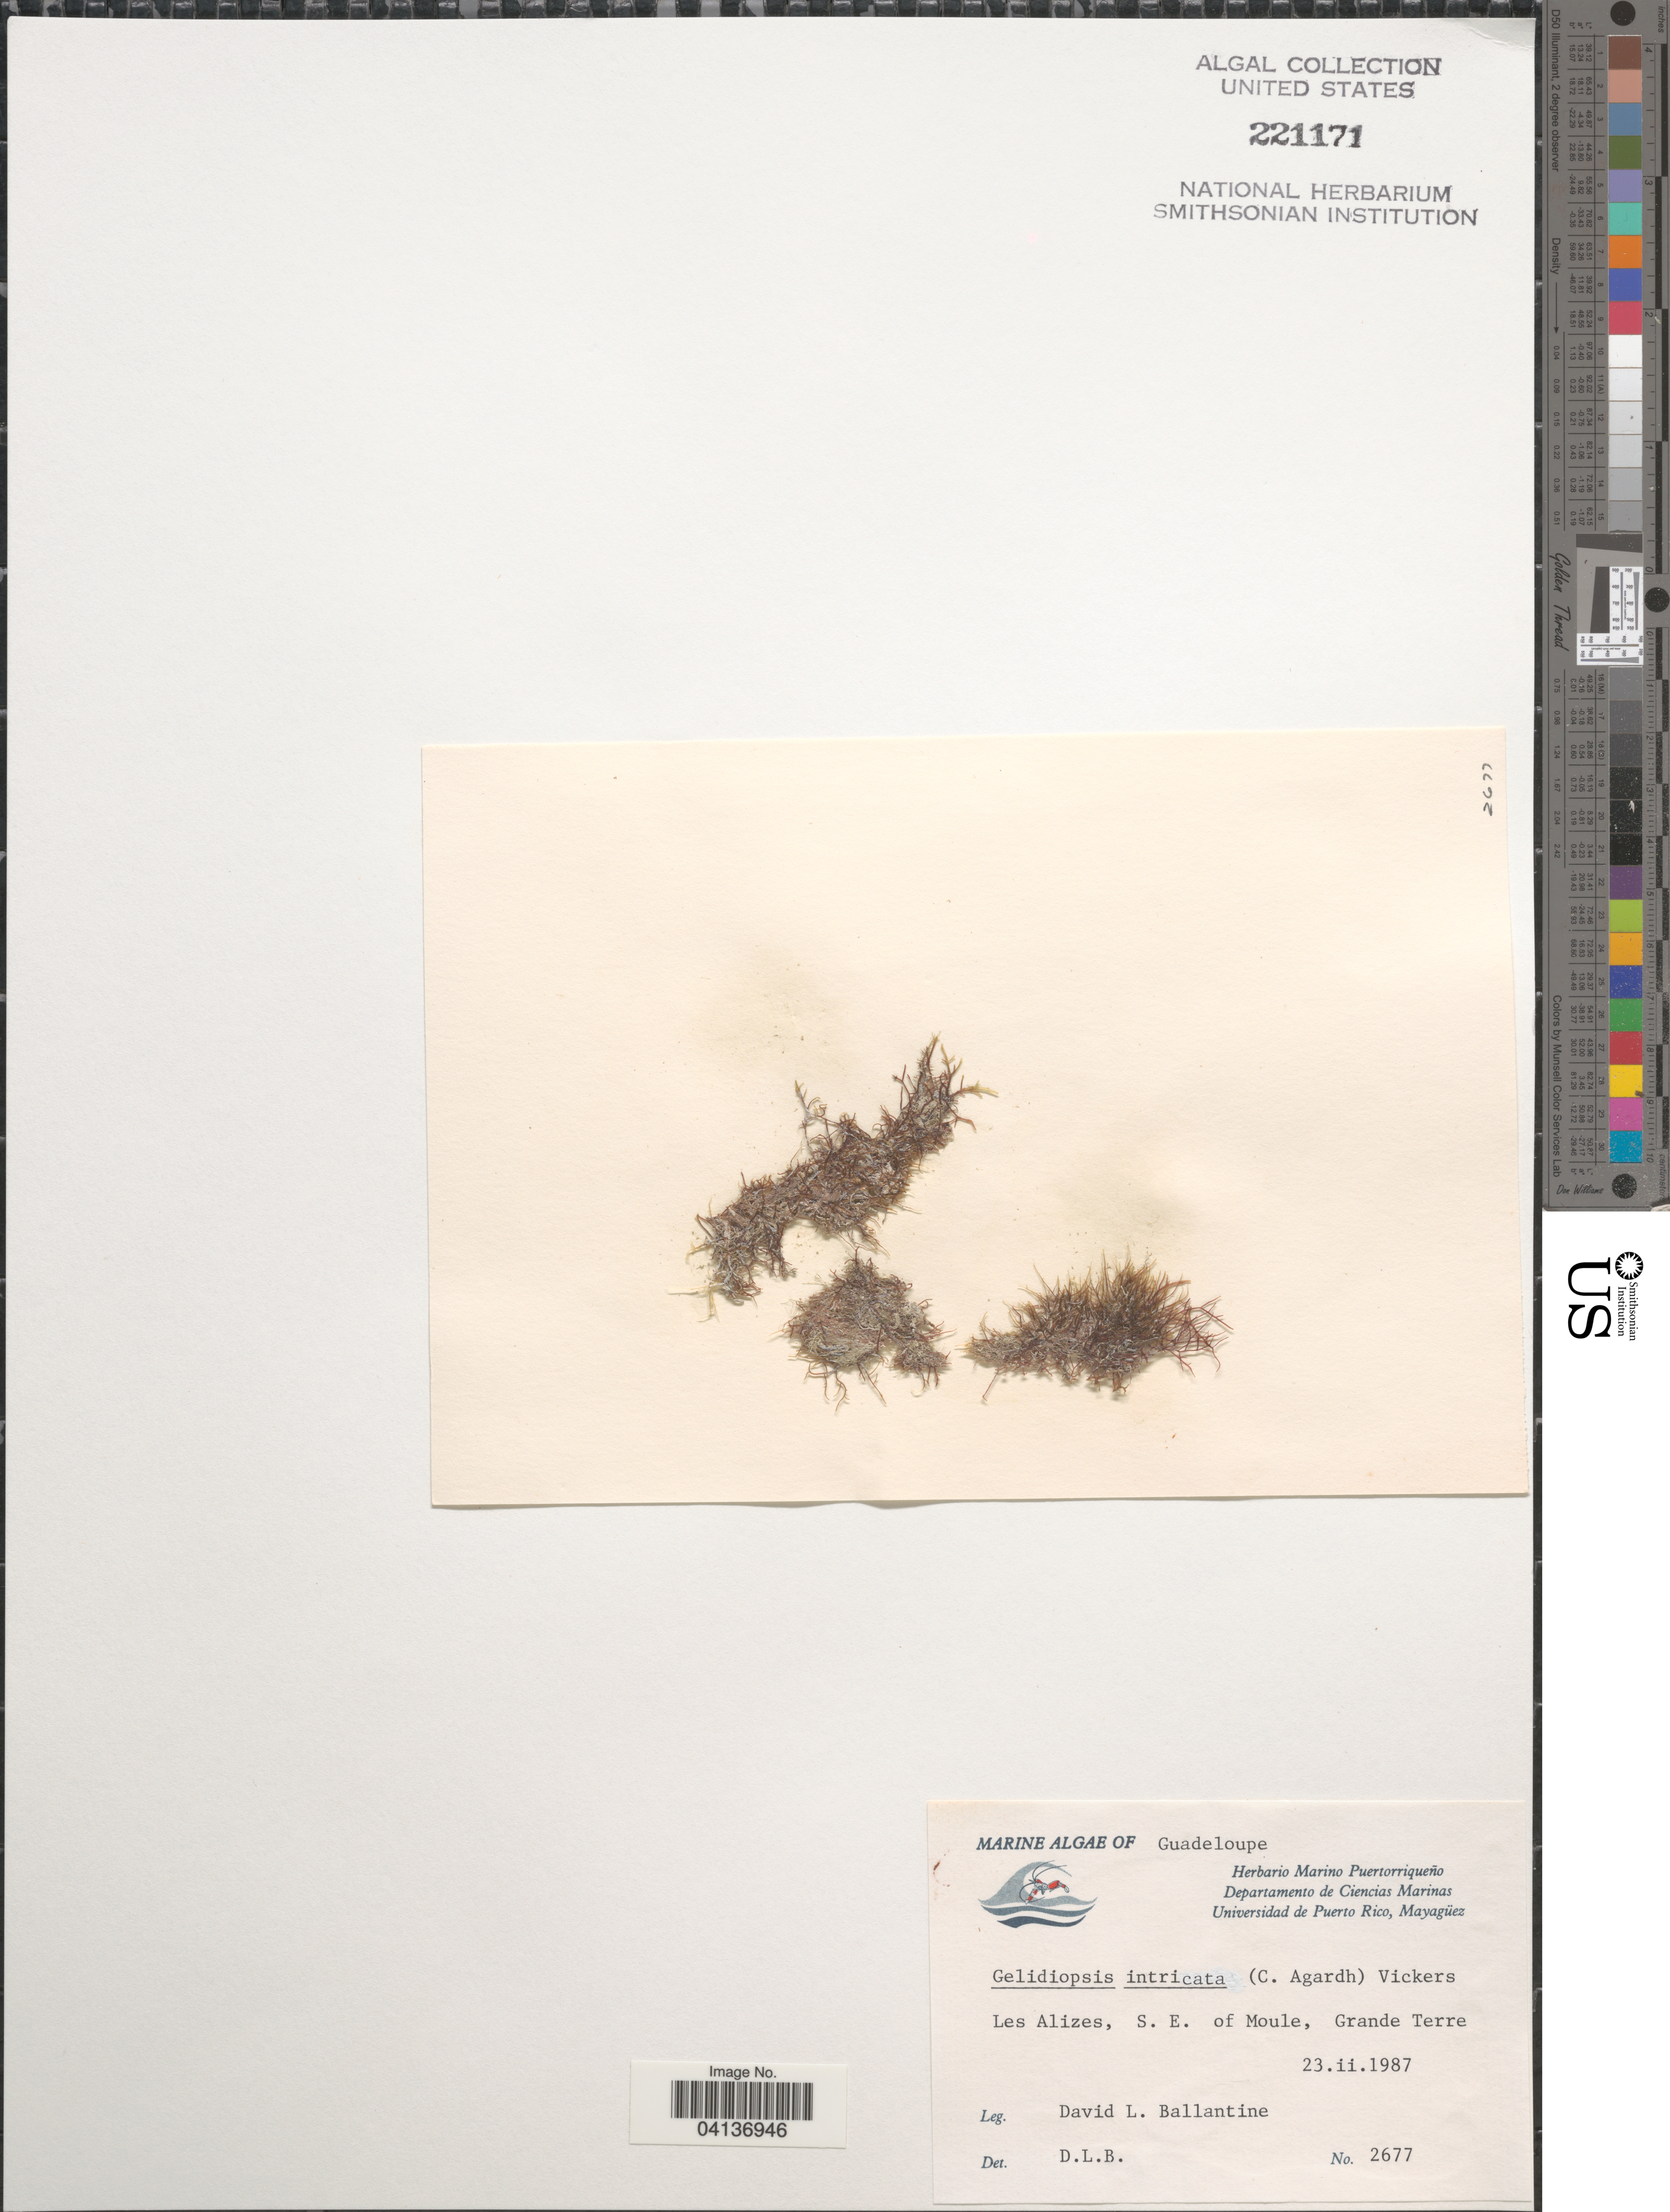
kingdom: Plantae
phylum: Rhodophyta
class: Florideophyceae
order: Rhodymeniales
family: Lomentariaceae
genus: Ceratodictyon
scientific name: Ceratodictyon intricatum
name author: (C. Agardh) R.E. Norris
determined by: Algae name updating Project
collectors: D.L. Ballantine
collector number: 2677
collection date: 1987-02-23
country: Guadeloupe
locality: Les Alizes, S. E. of Moule, Grande Terre.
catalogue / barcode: US 221171